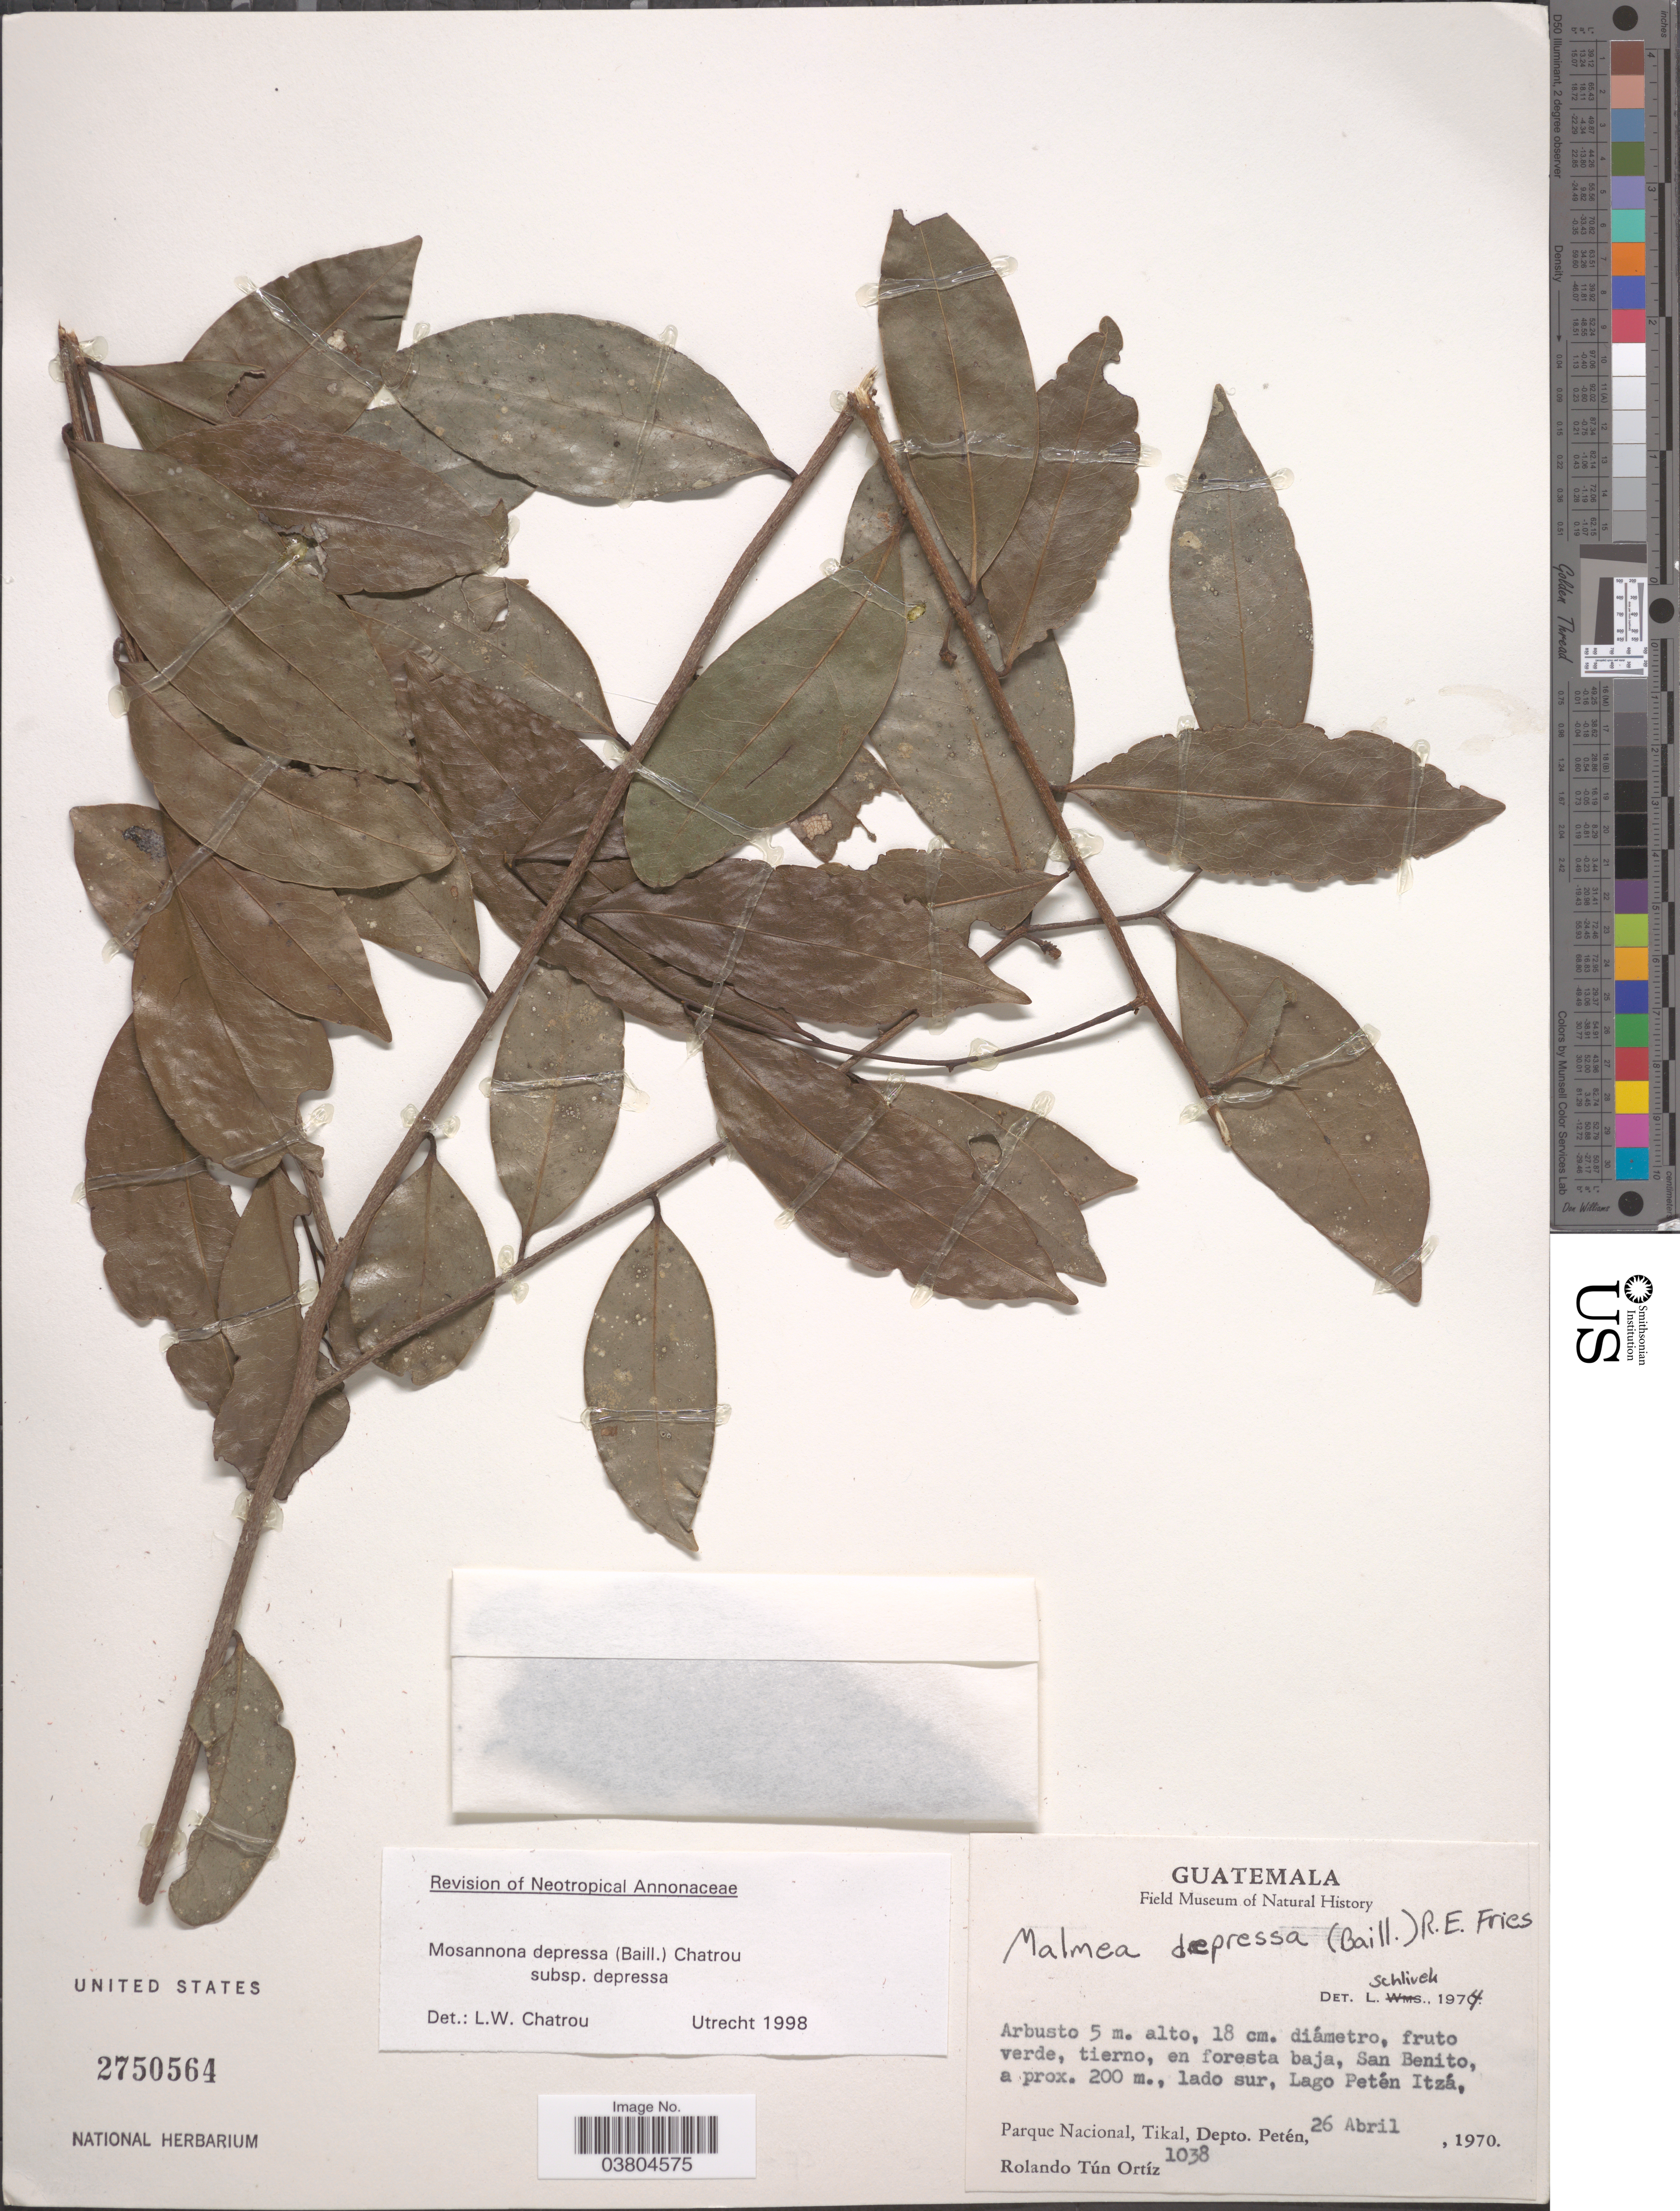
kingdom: Plantae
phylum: Tracheophyta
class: Magnoliopsida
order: Magnoliales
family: Annonaceae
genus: Mosannona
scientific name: Mosannona depressa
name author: (Baill.) Chatrou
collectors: R. T. Ortíz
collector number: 1038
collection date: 1970-04-26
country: Guatemala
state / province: El Peten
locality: En forest baja, San Benito, a prox. 200 m., lado sur, Lago Petén Itzá. Parque Nacional, Tikal, Depto. Petén.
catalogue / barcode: US 2750564